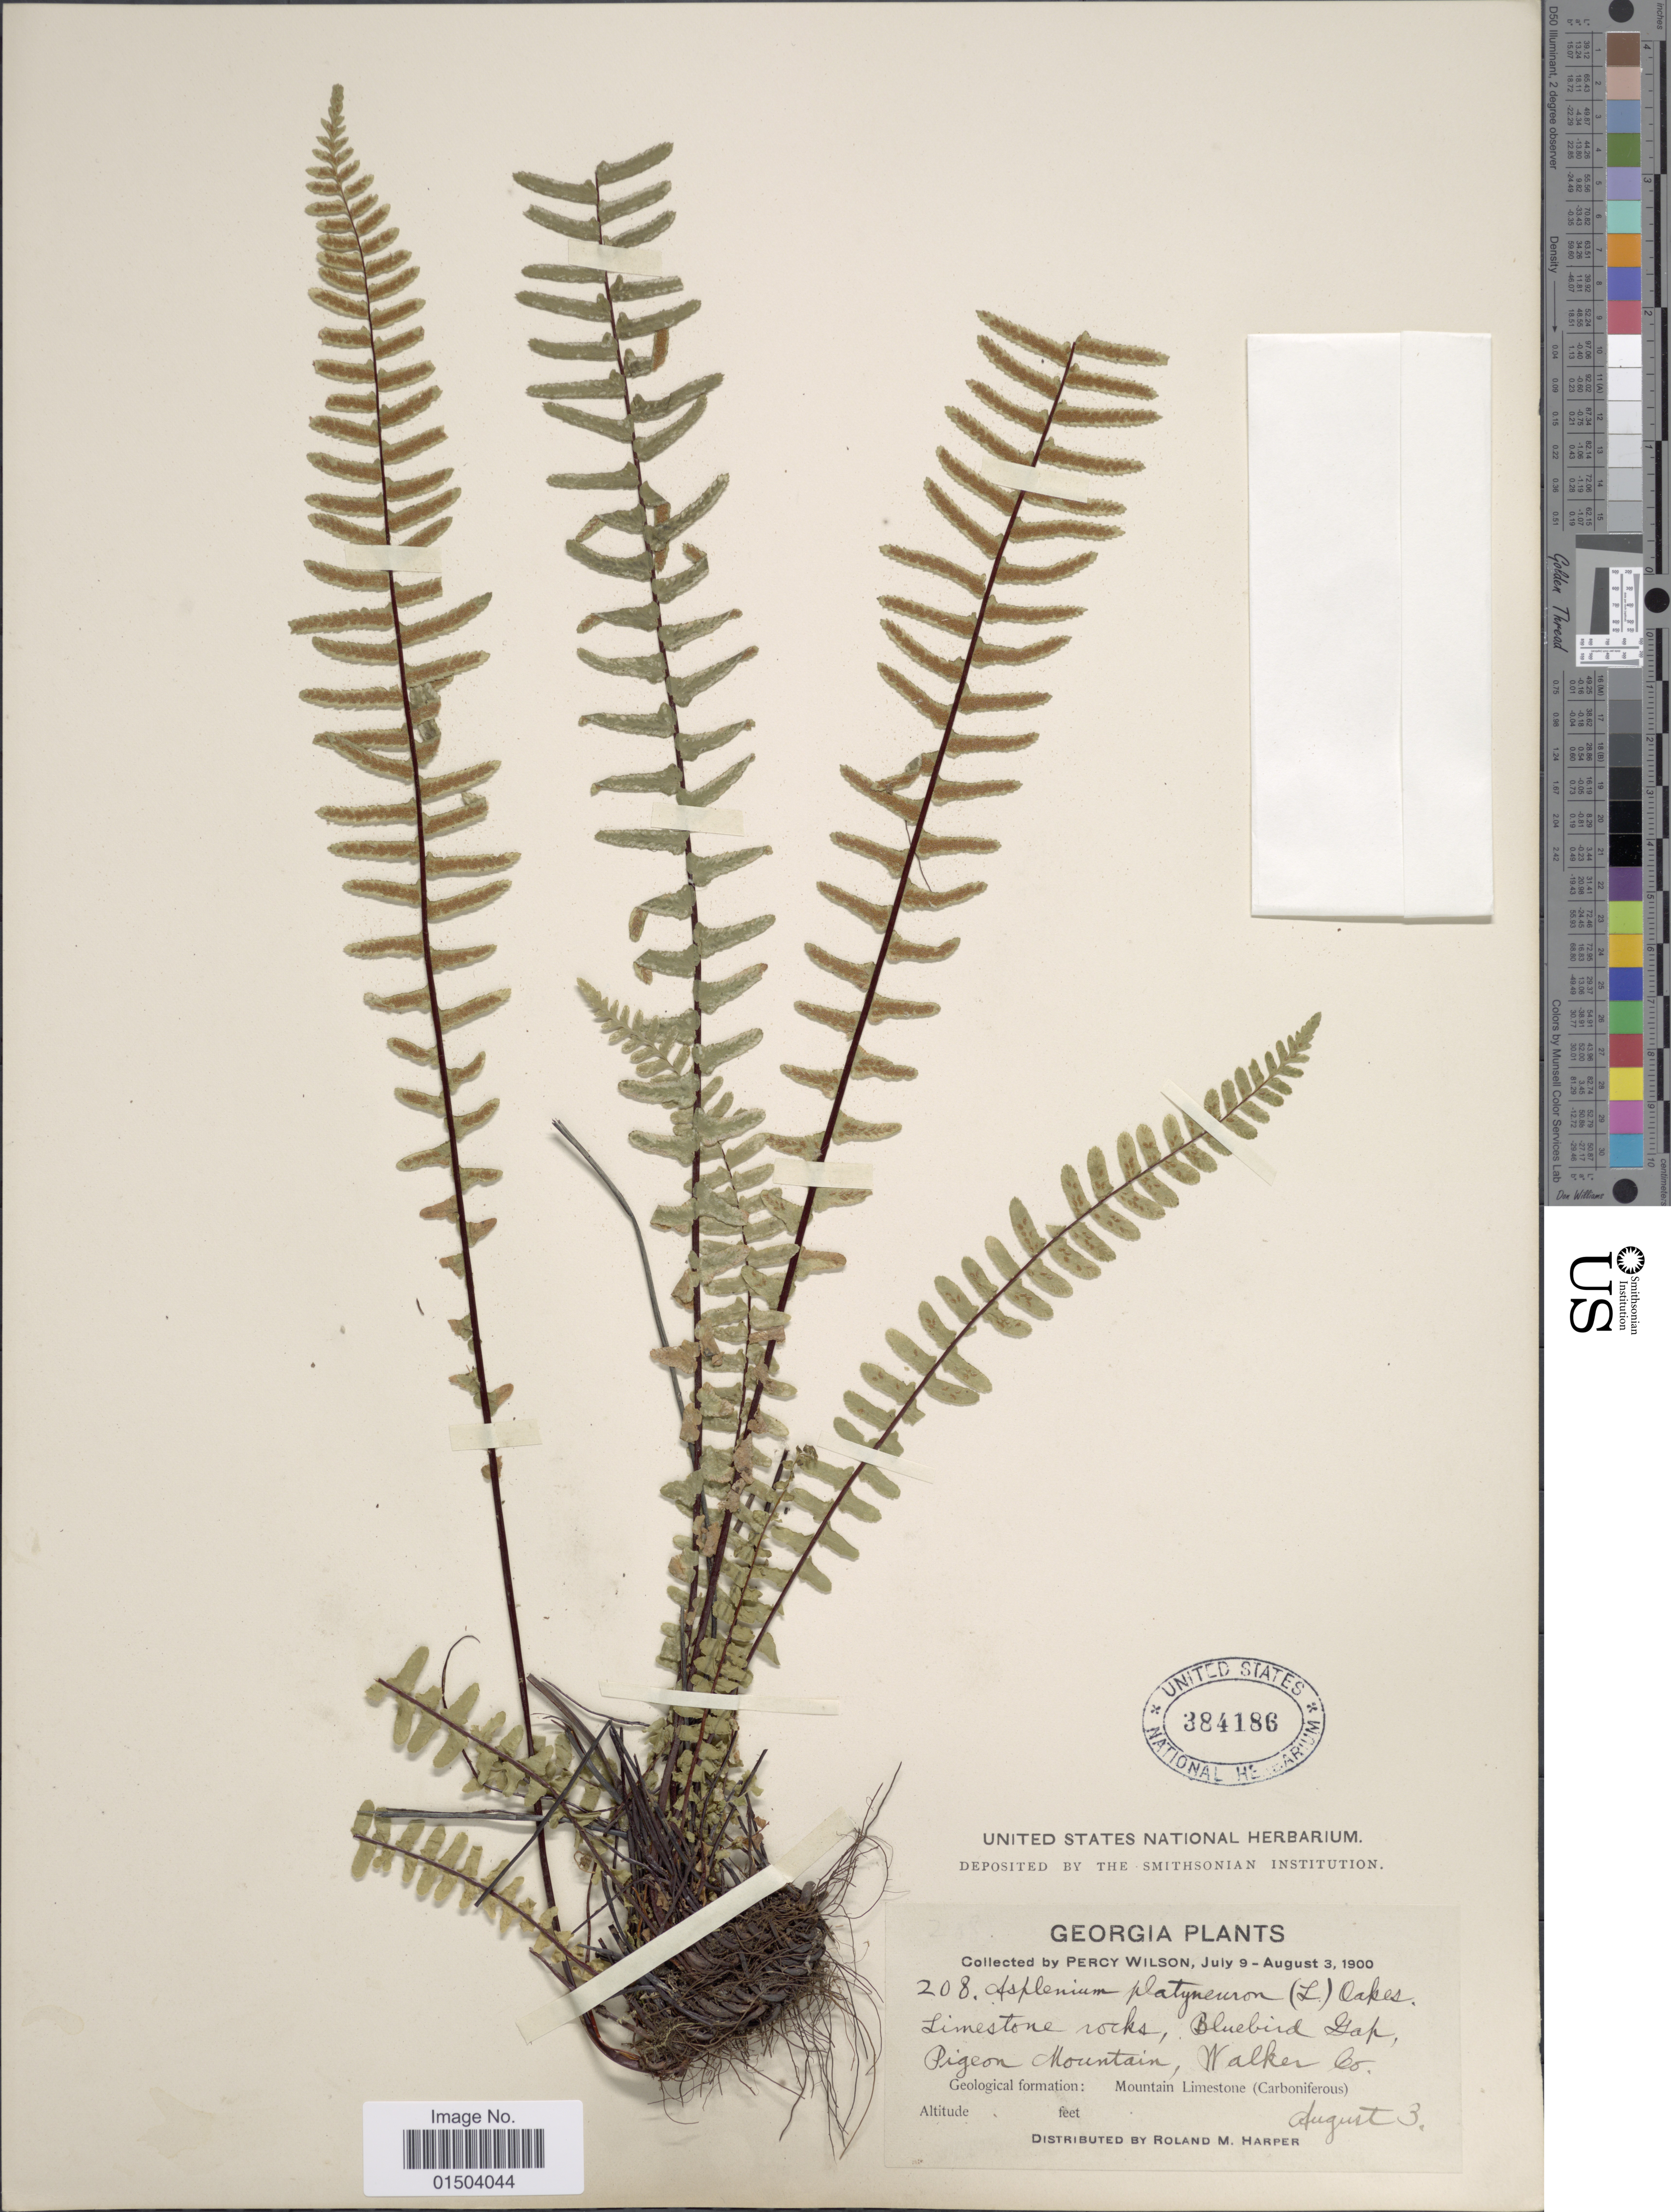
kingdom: Plantae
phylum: Tracheophyta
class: Polypodiopsida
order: Polypodiales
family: Aspleniaceae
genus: Asplenium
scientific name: Asplenium platyneuron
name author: (L.) Britton, Stearns & Poggenb.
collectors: P. Wilson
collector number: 208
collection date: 1900-08-03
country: United States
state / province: Georgia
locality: Limestone rocks, Bluebird Gap, Pigeon Mountain, Walker Co. Geological formation: Mountain Limestone (Carboniferous).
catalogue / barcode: US 384186